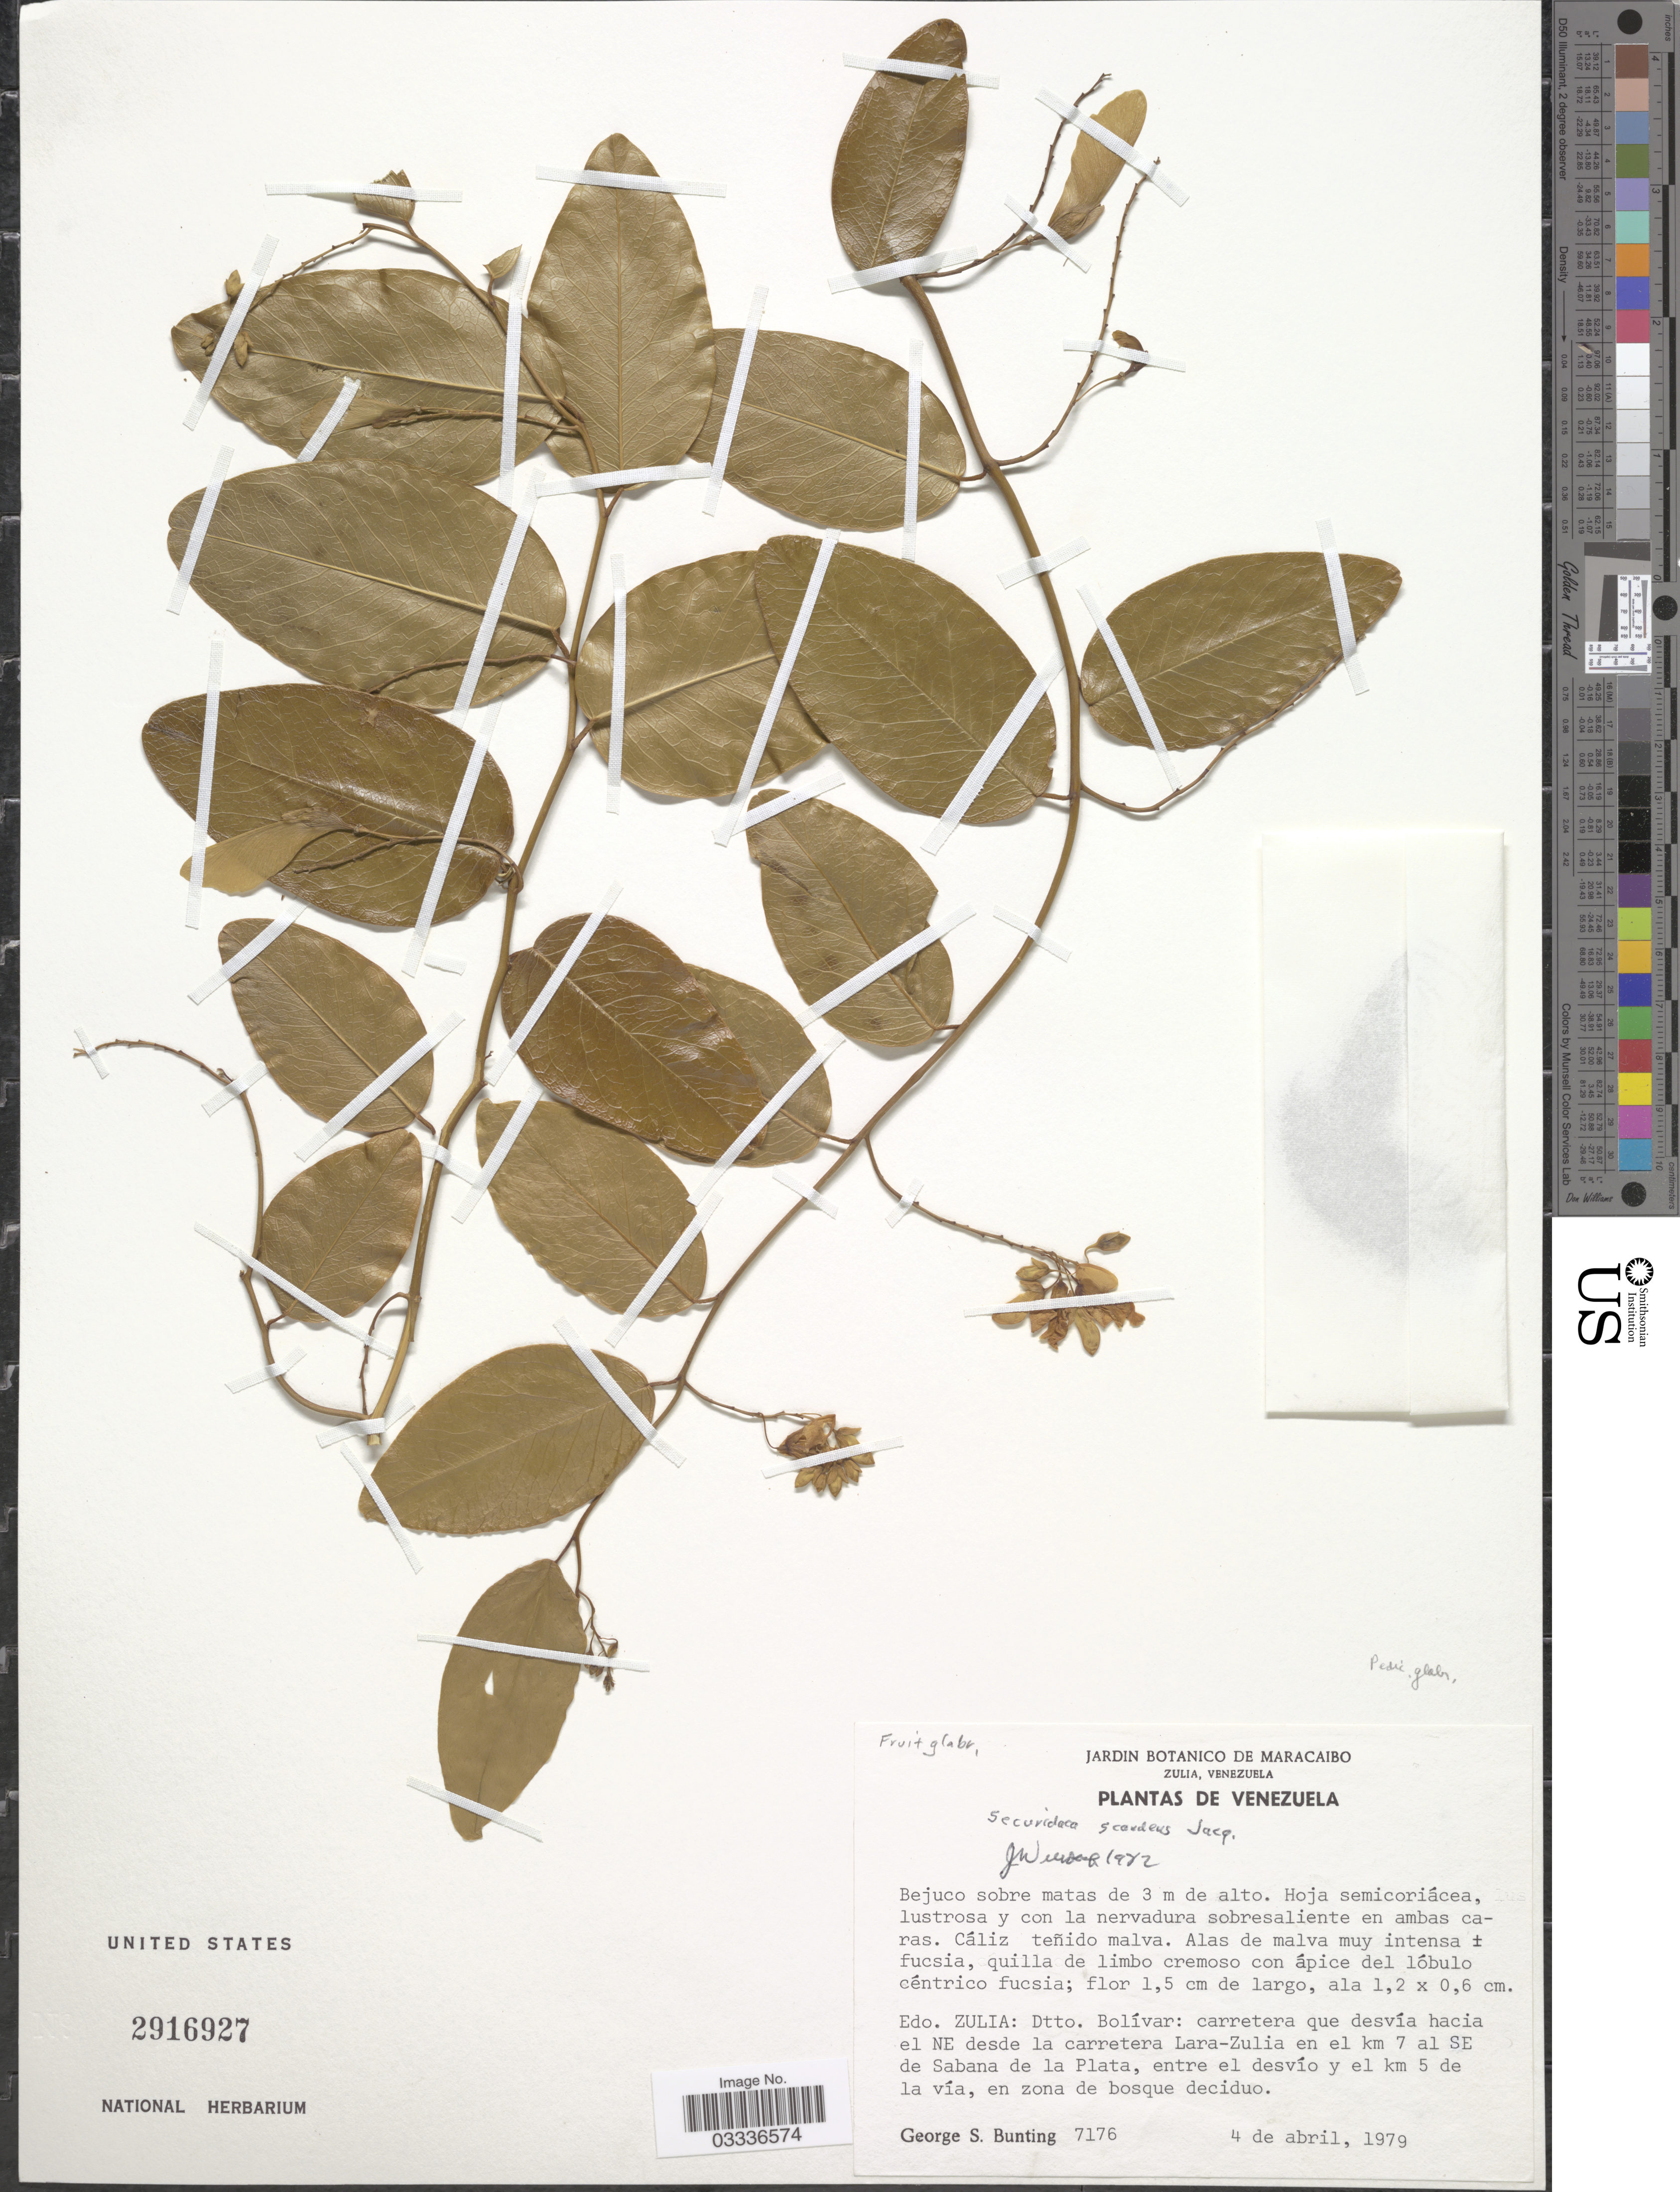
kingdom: Plantae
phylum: Tracheophyta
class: Magnoliopsida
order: Fabales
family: Polygalaceae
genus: Securidaca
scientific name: Securidaca scandens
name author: Jacq.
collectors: G. S. Bunting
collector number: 7176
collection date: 1979-04-04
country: Venezuela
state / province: Zulia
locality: Dtto. Bolívar: carretera que desvía hacia el NE desde la carretera Lara-Zulia en el km 7 al SE de Sabana de la Plata, entre el desvío y el km 5 de la vía.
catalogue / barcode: US 2916927